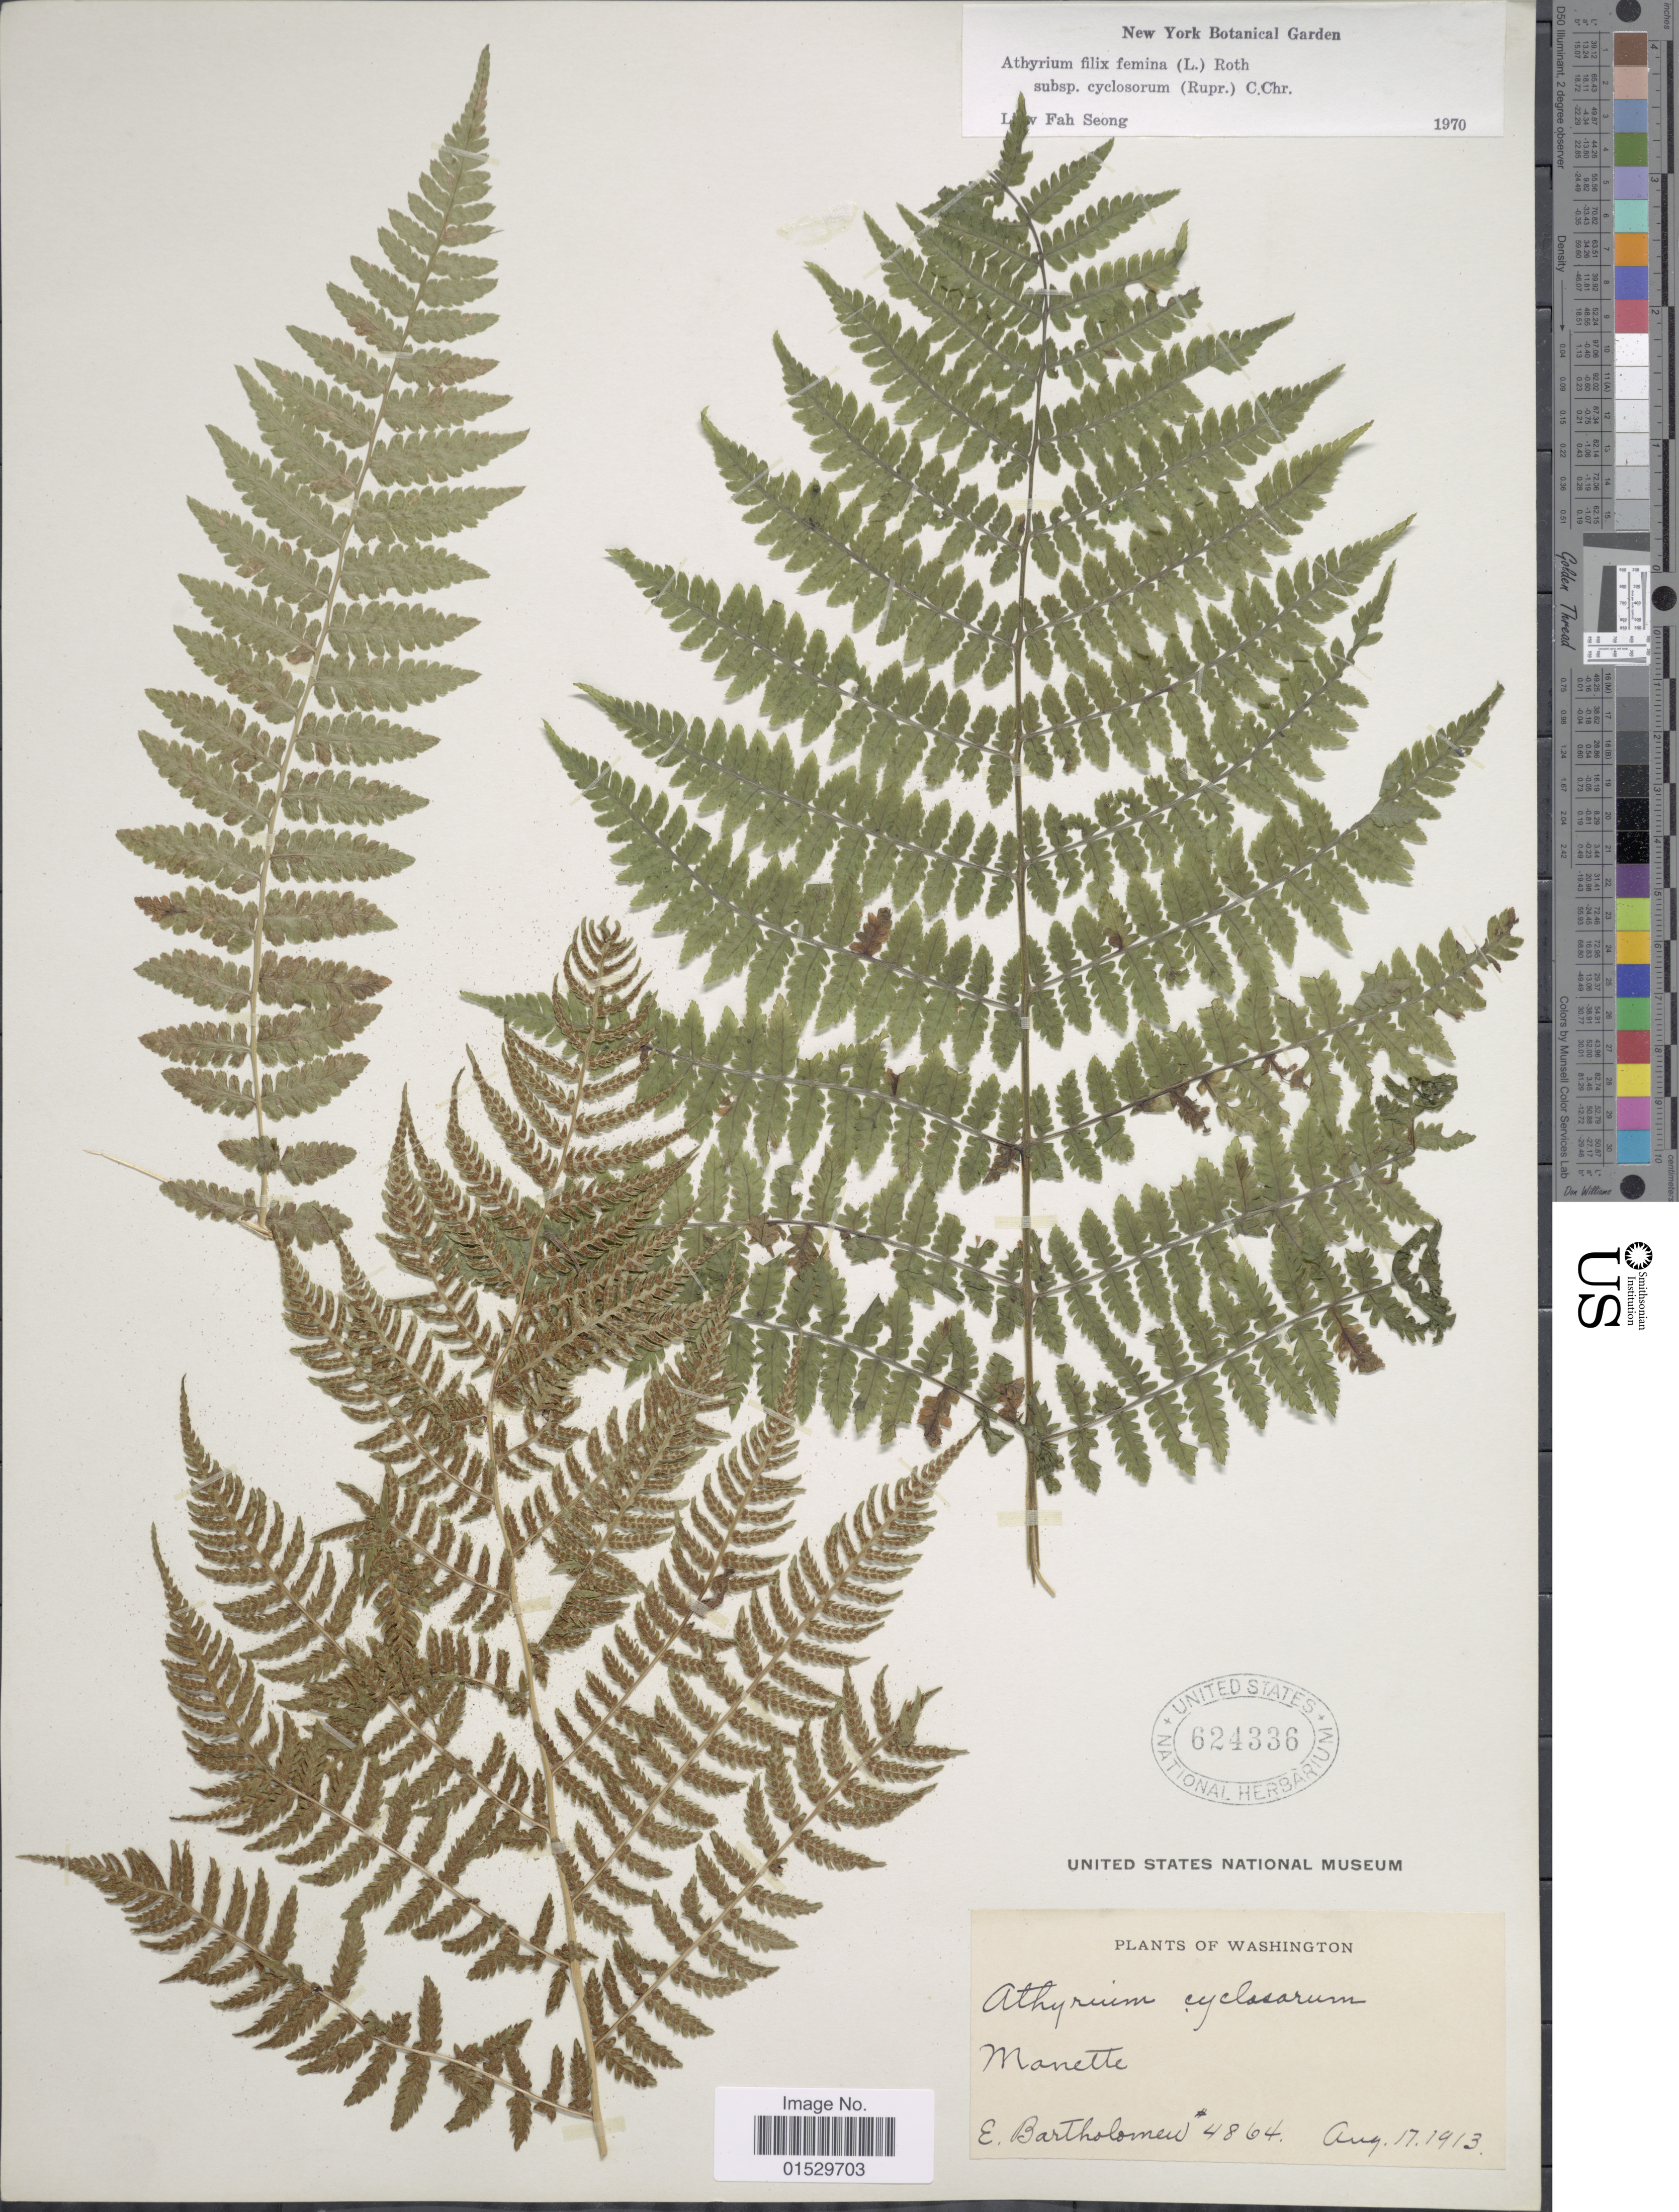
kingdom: Plantae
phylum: Tracheophyta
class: Polypodiopsida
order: Polypodiales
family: Athyriaceae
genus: Athyrium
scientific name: Athyrium filix-femina subsp. cyclosorum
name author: (Rupr.) C. Chr.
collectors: E. Bartholomew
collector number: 4864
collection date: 1913-08-17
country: United States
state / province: Washington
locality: Manette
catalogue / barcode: US 624336